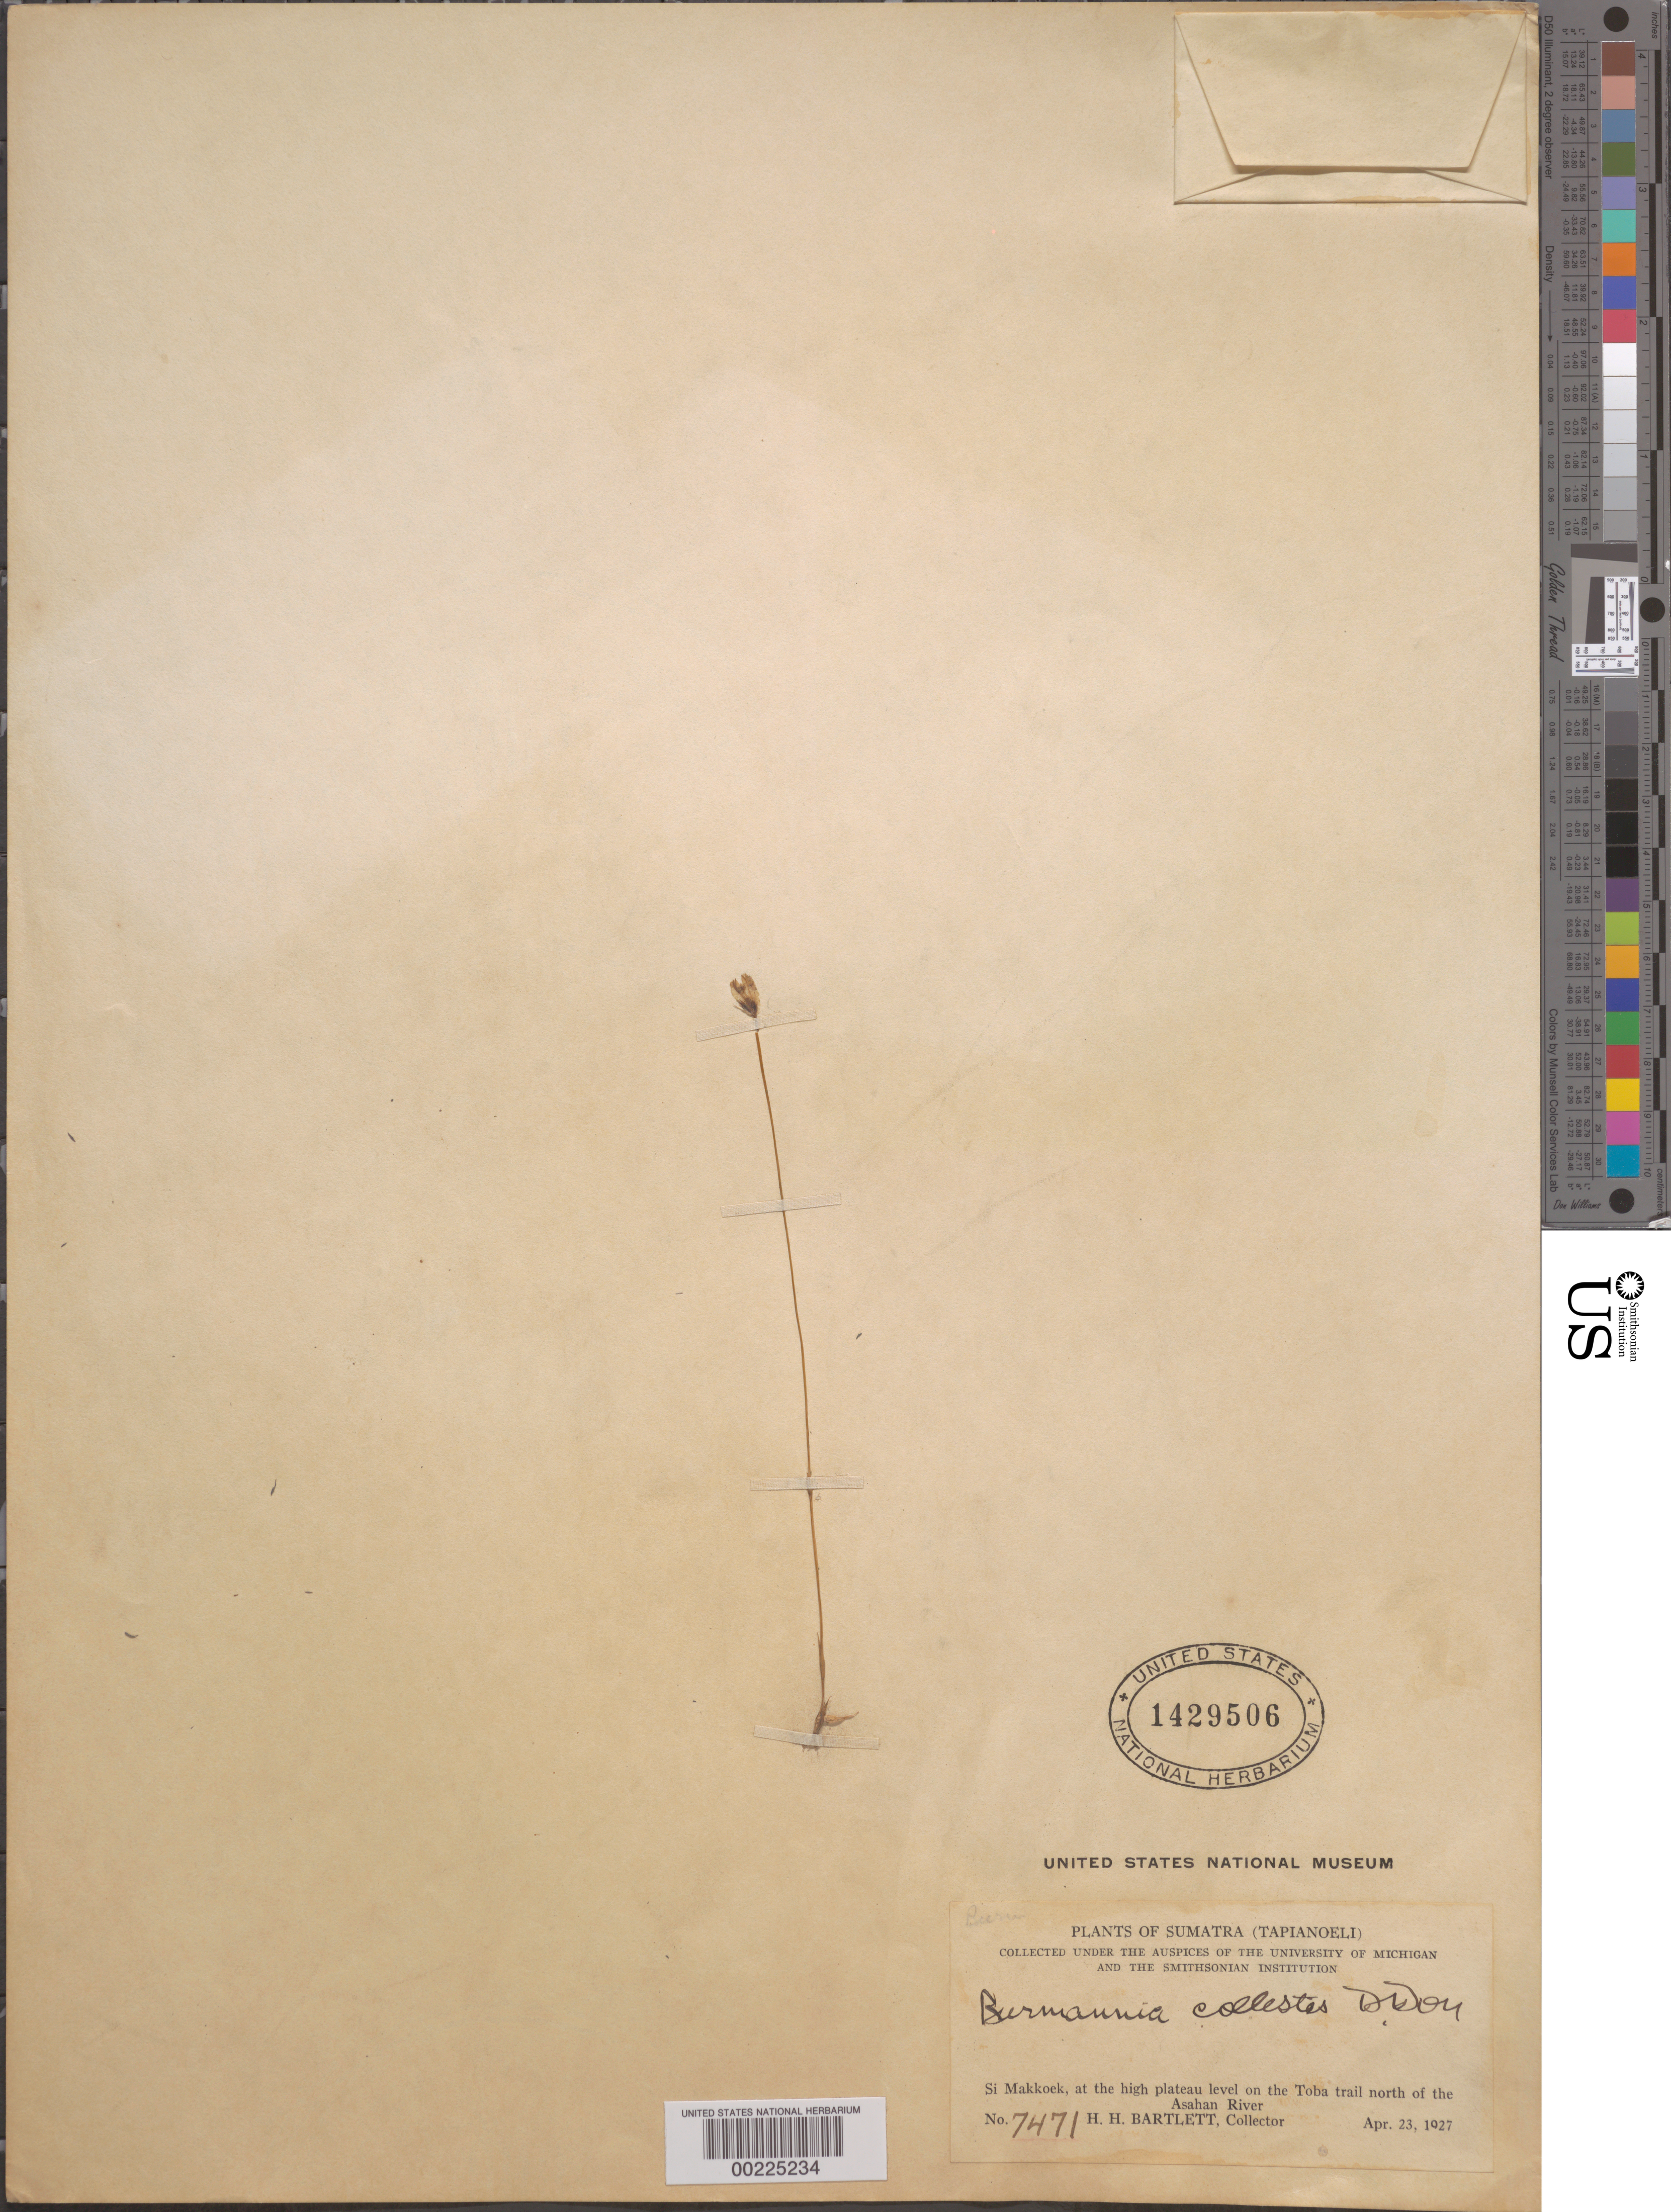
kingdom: Plantae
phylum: Tracheophyta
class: Liliopsida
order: Dioscoreales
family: Burmanniaceae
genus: Burmannia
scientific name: Burmannia coelestis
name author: D. Don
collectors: H. H. Bartlett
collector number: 7471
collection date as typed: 23 Apr 1927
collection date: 1927-04-23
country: Indonesia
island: Sumatra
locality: Si makkoek, at the high plateau level on the toba trail n of the asahan river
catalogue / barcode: US 1429506